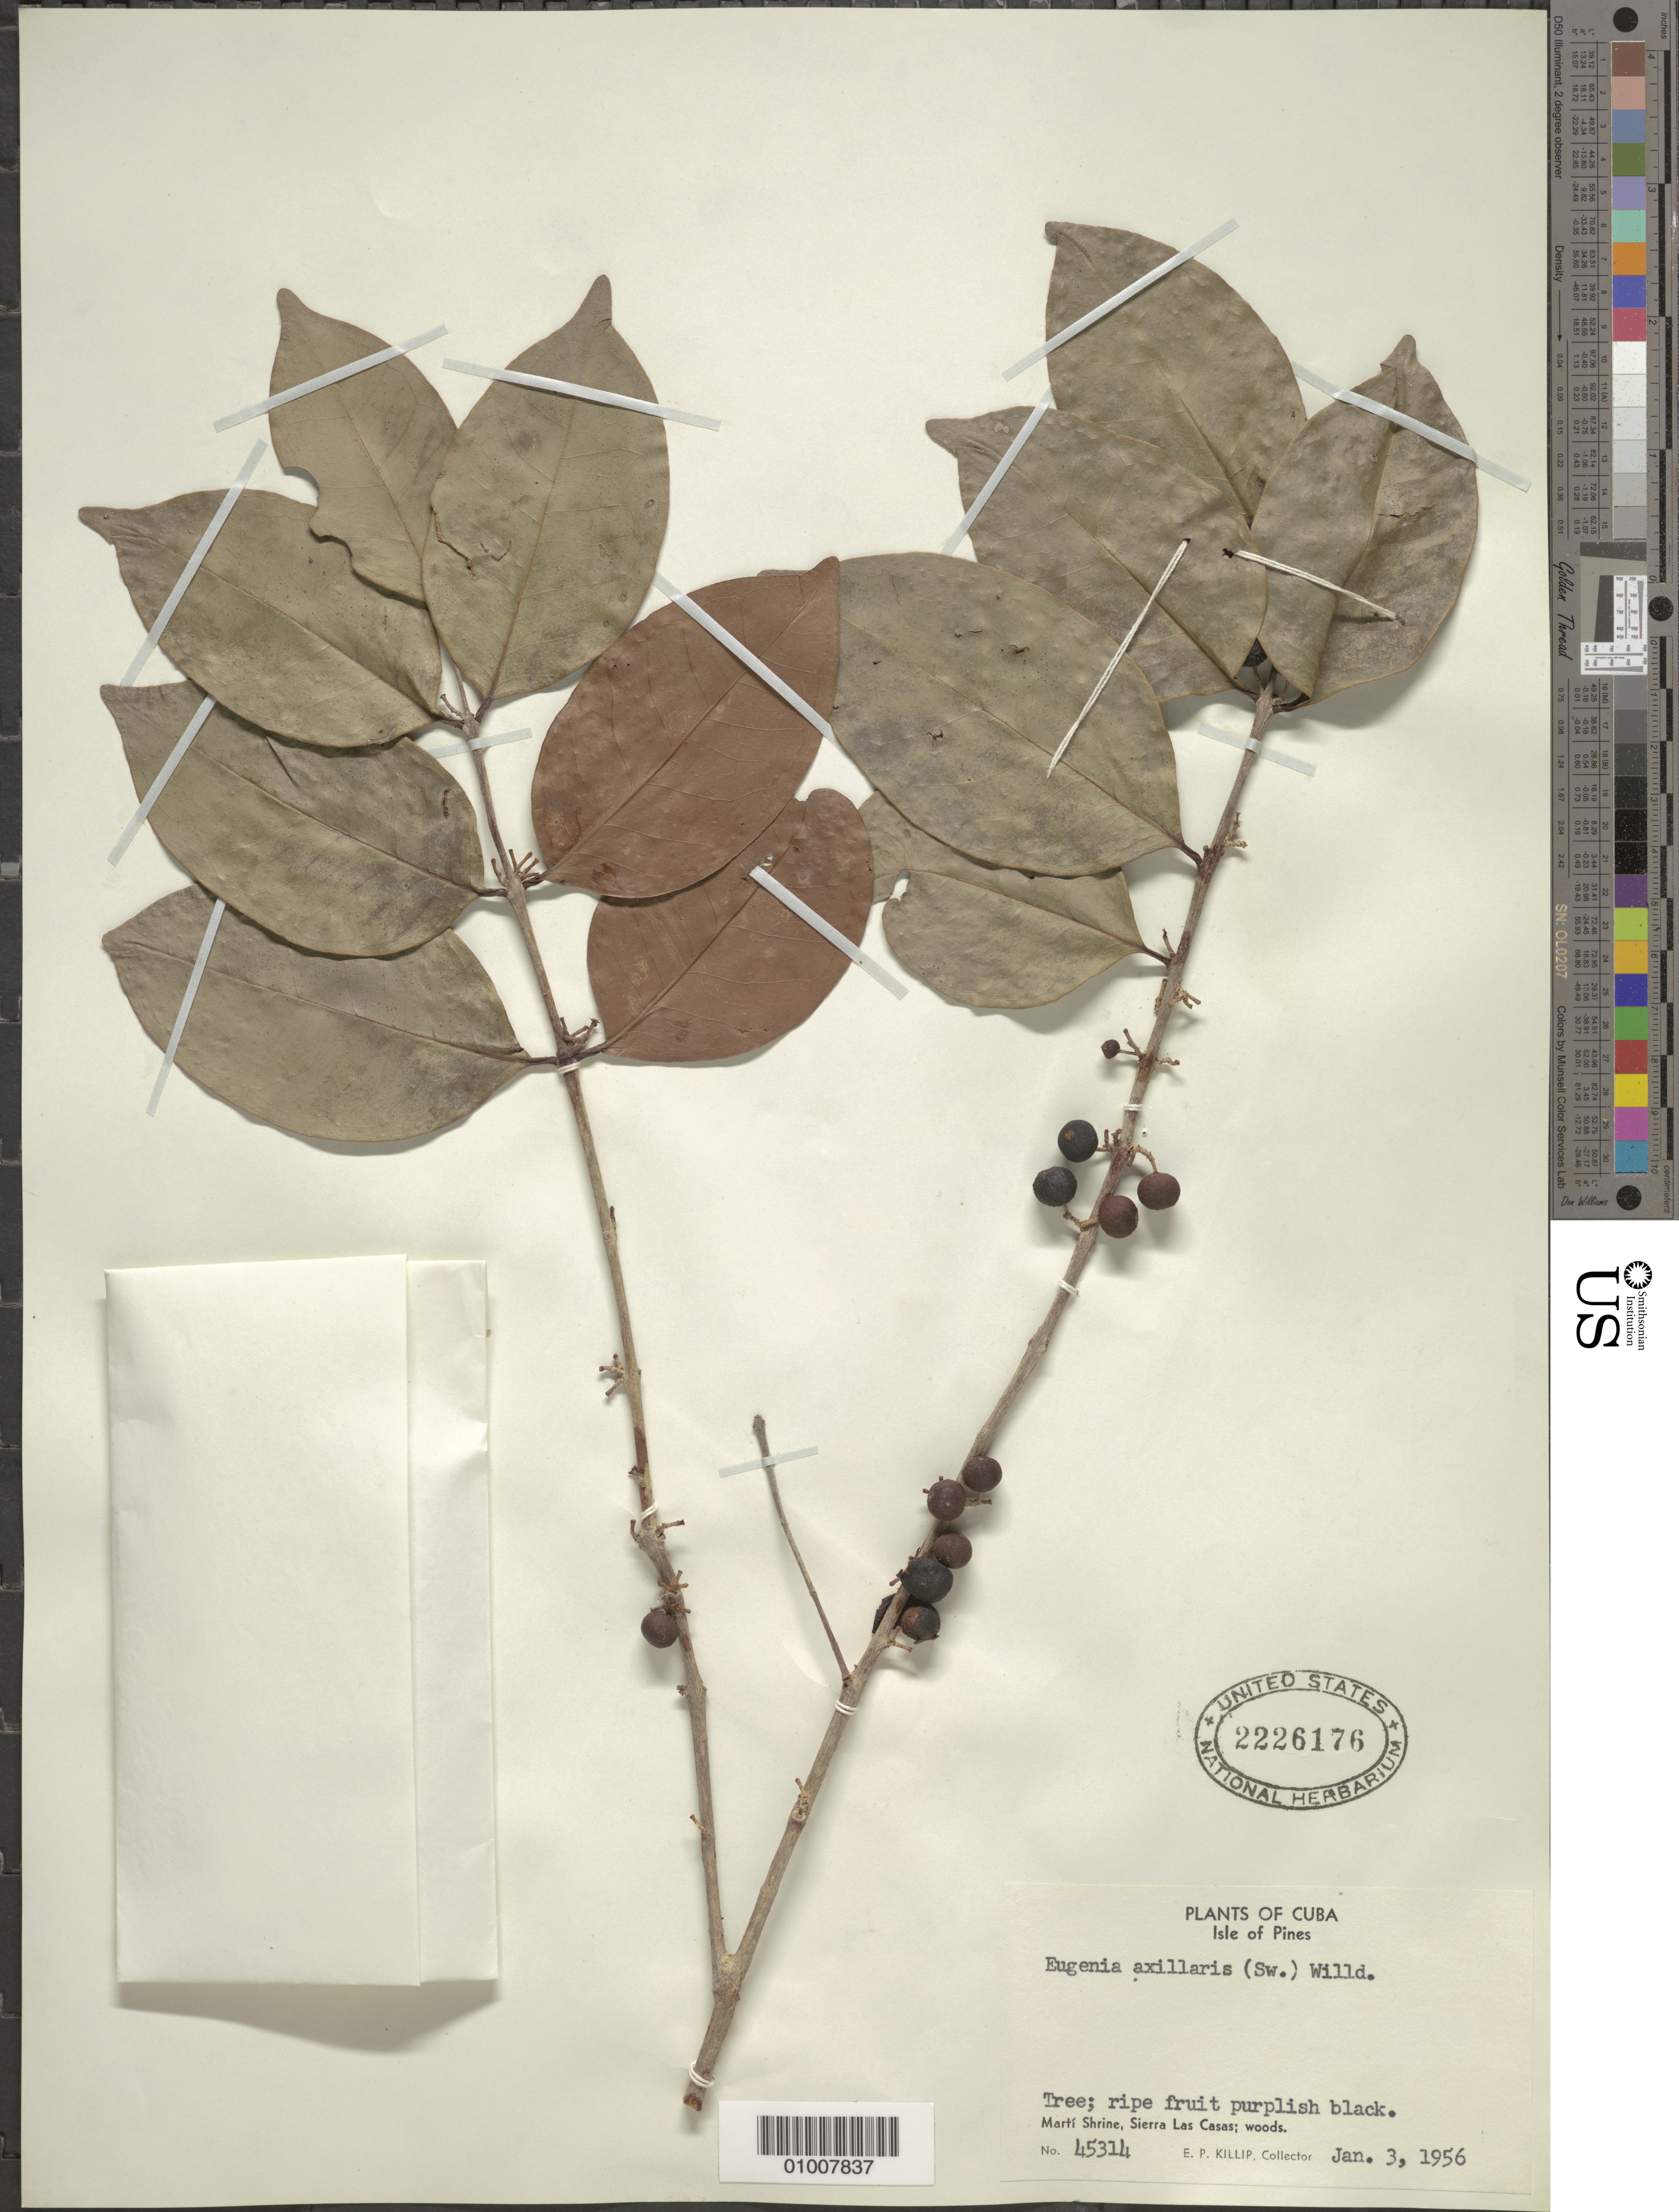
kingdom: Plantae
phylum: Tracheophyta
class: Magnoliopsida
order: Myrtales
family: Myrtaceae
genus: Eugenia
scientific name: Eugenia axillaris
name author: (Sw.) Willd.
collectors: E. P. Killip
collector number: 45314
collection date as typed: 03 Jan 1956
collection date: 1956-01-03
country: Cuba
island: Isla de la Juventud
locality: Marti Shrine, Sierra Las Casas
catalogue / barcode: US 2226176